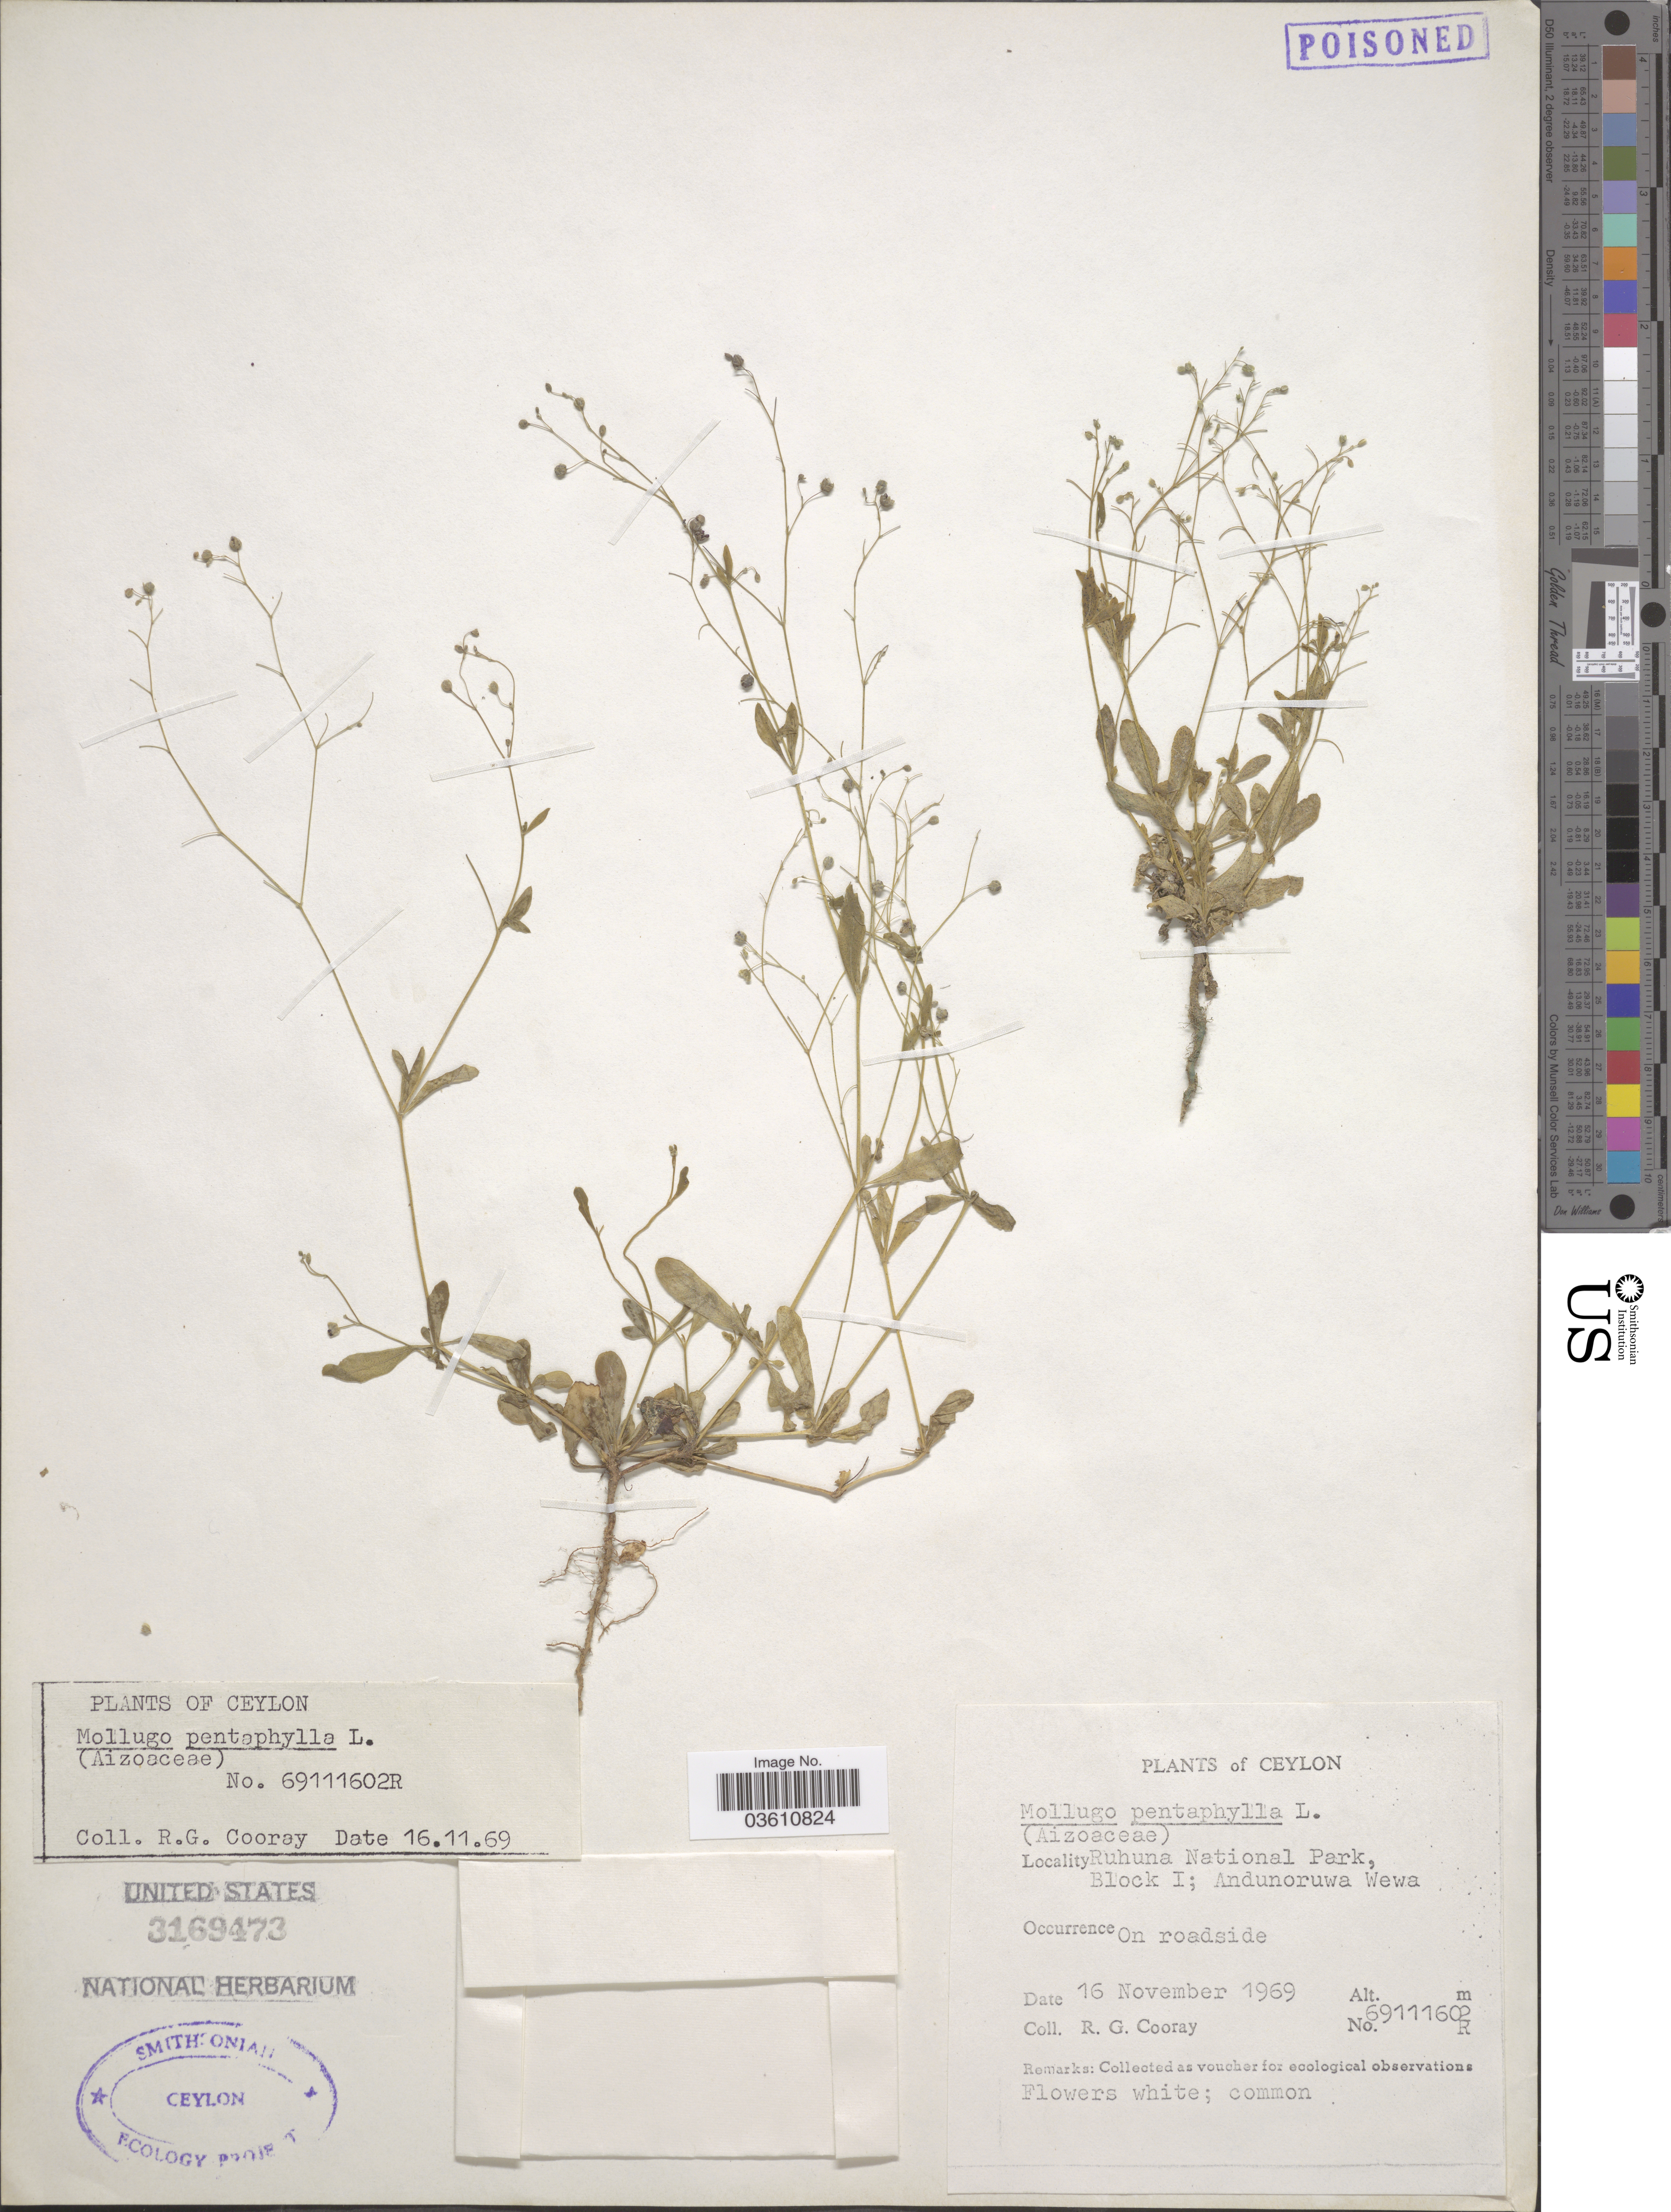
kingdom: Plantae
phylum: Tracheophyta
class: Magnoliopsida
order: Caryophyllales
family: Molluginaceae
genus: Trigastrotheca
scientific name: Trigastrotheca pentaphylla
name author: (L.) Thulin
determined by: Strong, Mark T., (BOT), Smithsonian Institution - National Museum of Natural History (UNITED STATES)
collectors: R. Cooray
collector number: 69111602R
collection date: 1969-11-16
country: Sri Lanka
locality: Ceylon. Ruhuna National Park. Block I; Andunoruwa Wewa.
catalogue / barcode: US 3169473